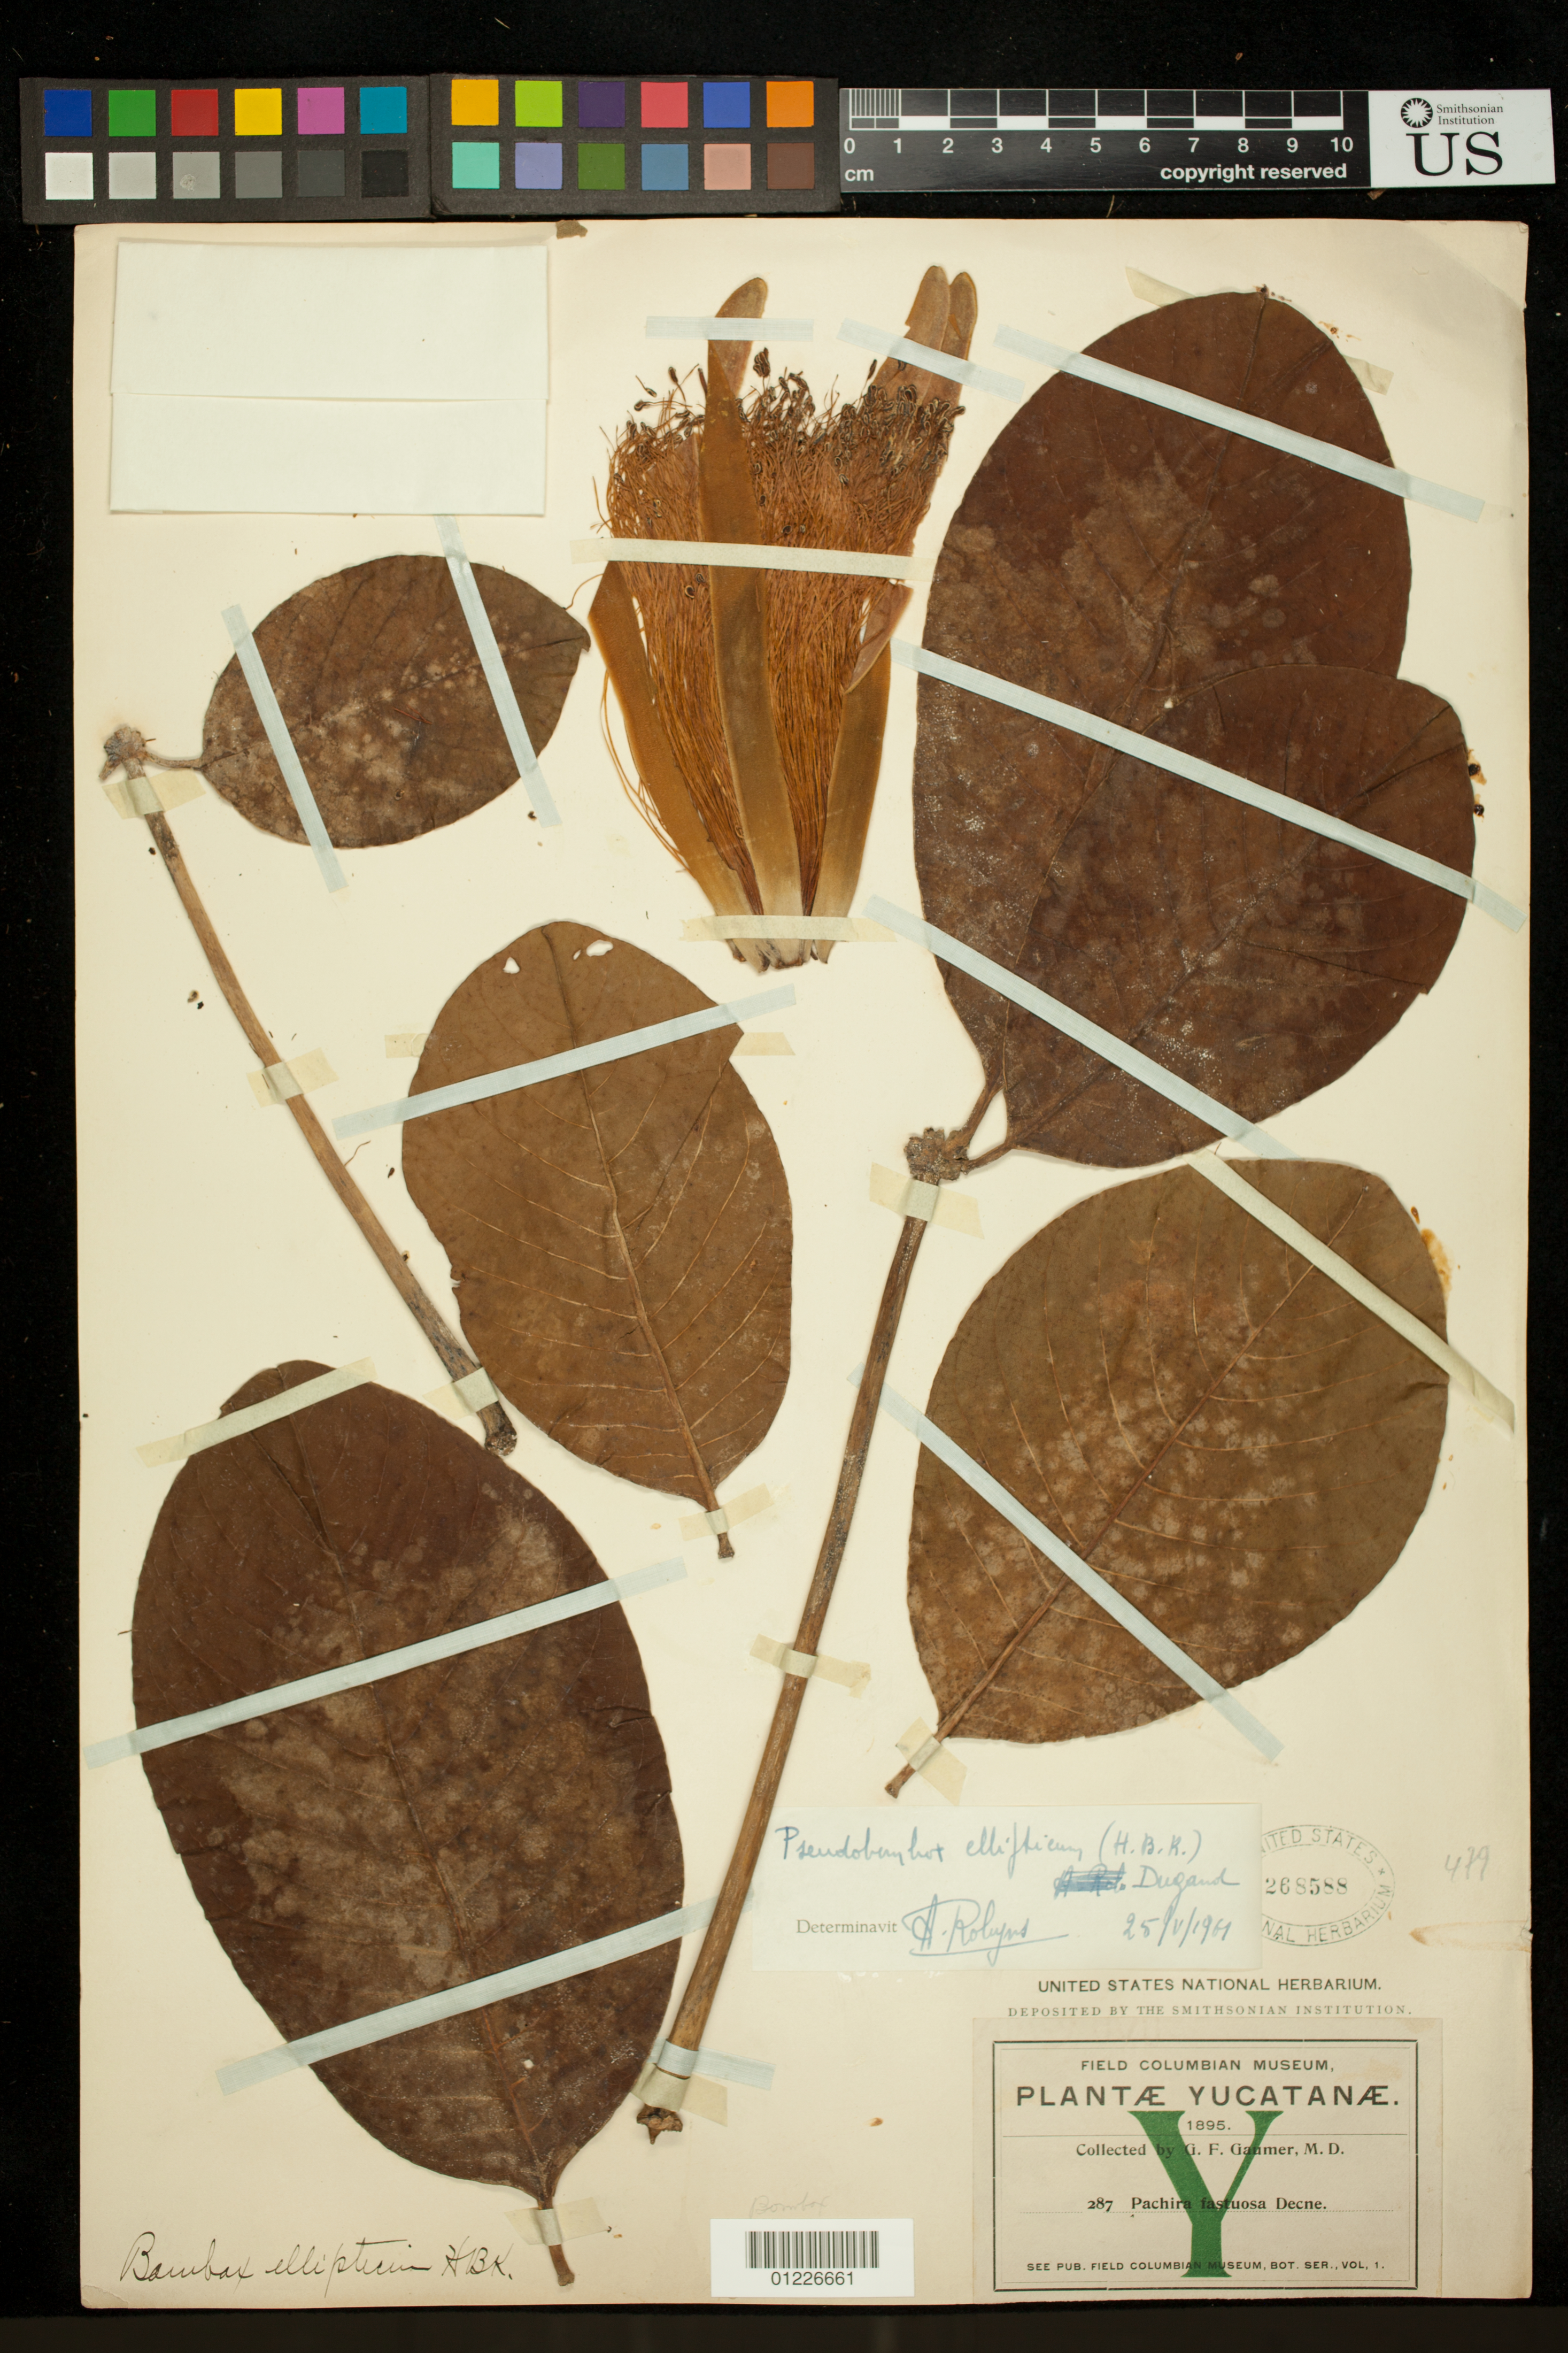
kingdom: Plantae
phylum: Tracheophyta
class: Magnoliopsida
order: Malvales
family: Malvaceae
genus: Pseudobombax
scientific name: Pseudobombax ellipticum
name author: (Kunth) Dugand G.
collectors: G. F. Gaumer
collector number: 287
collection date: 1895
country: Mexico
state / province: Yucatan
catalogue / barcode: US 268588